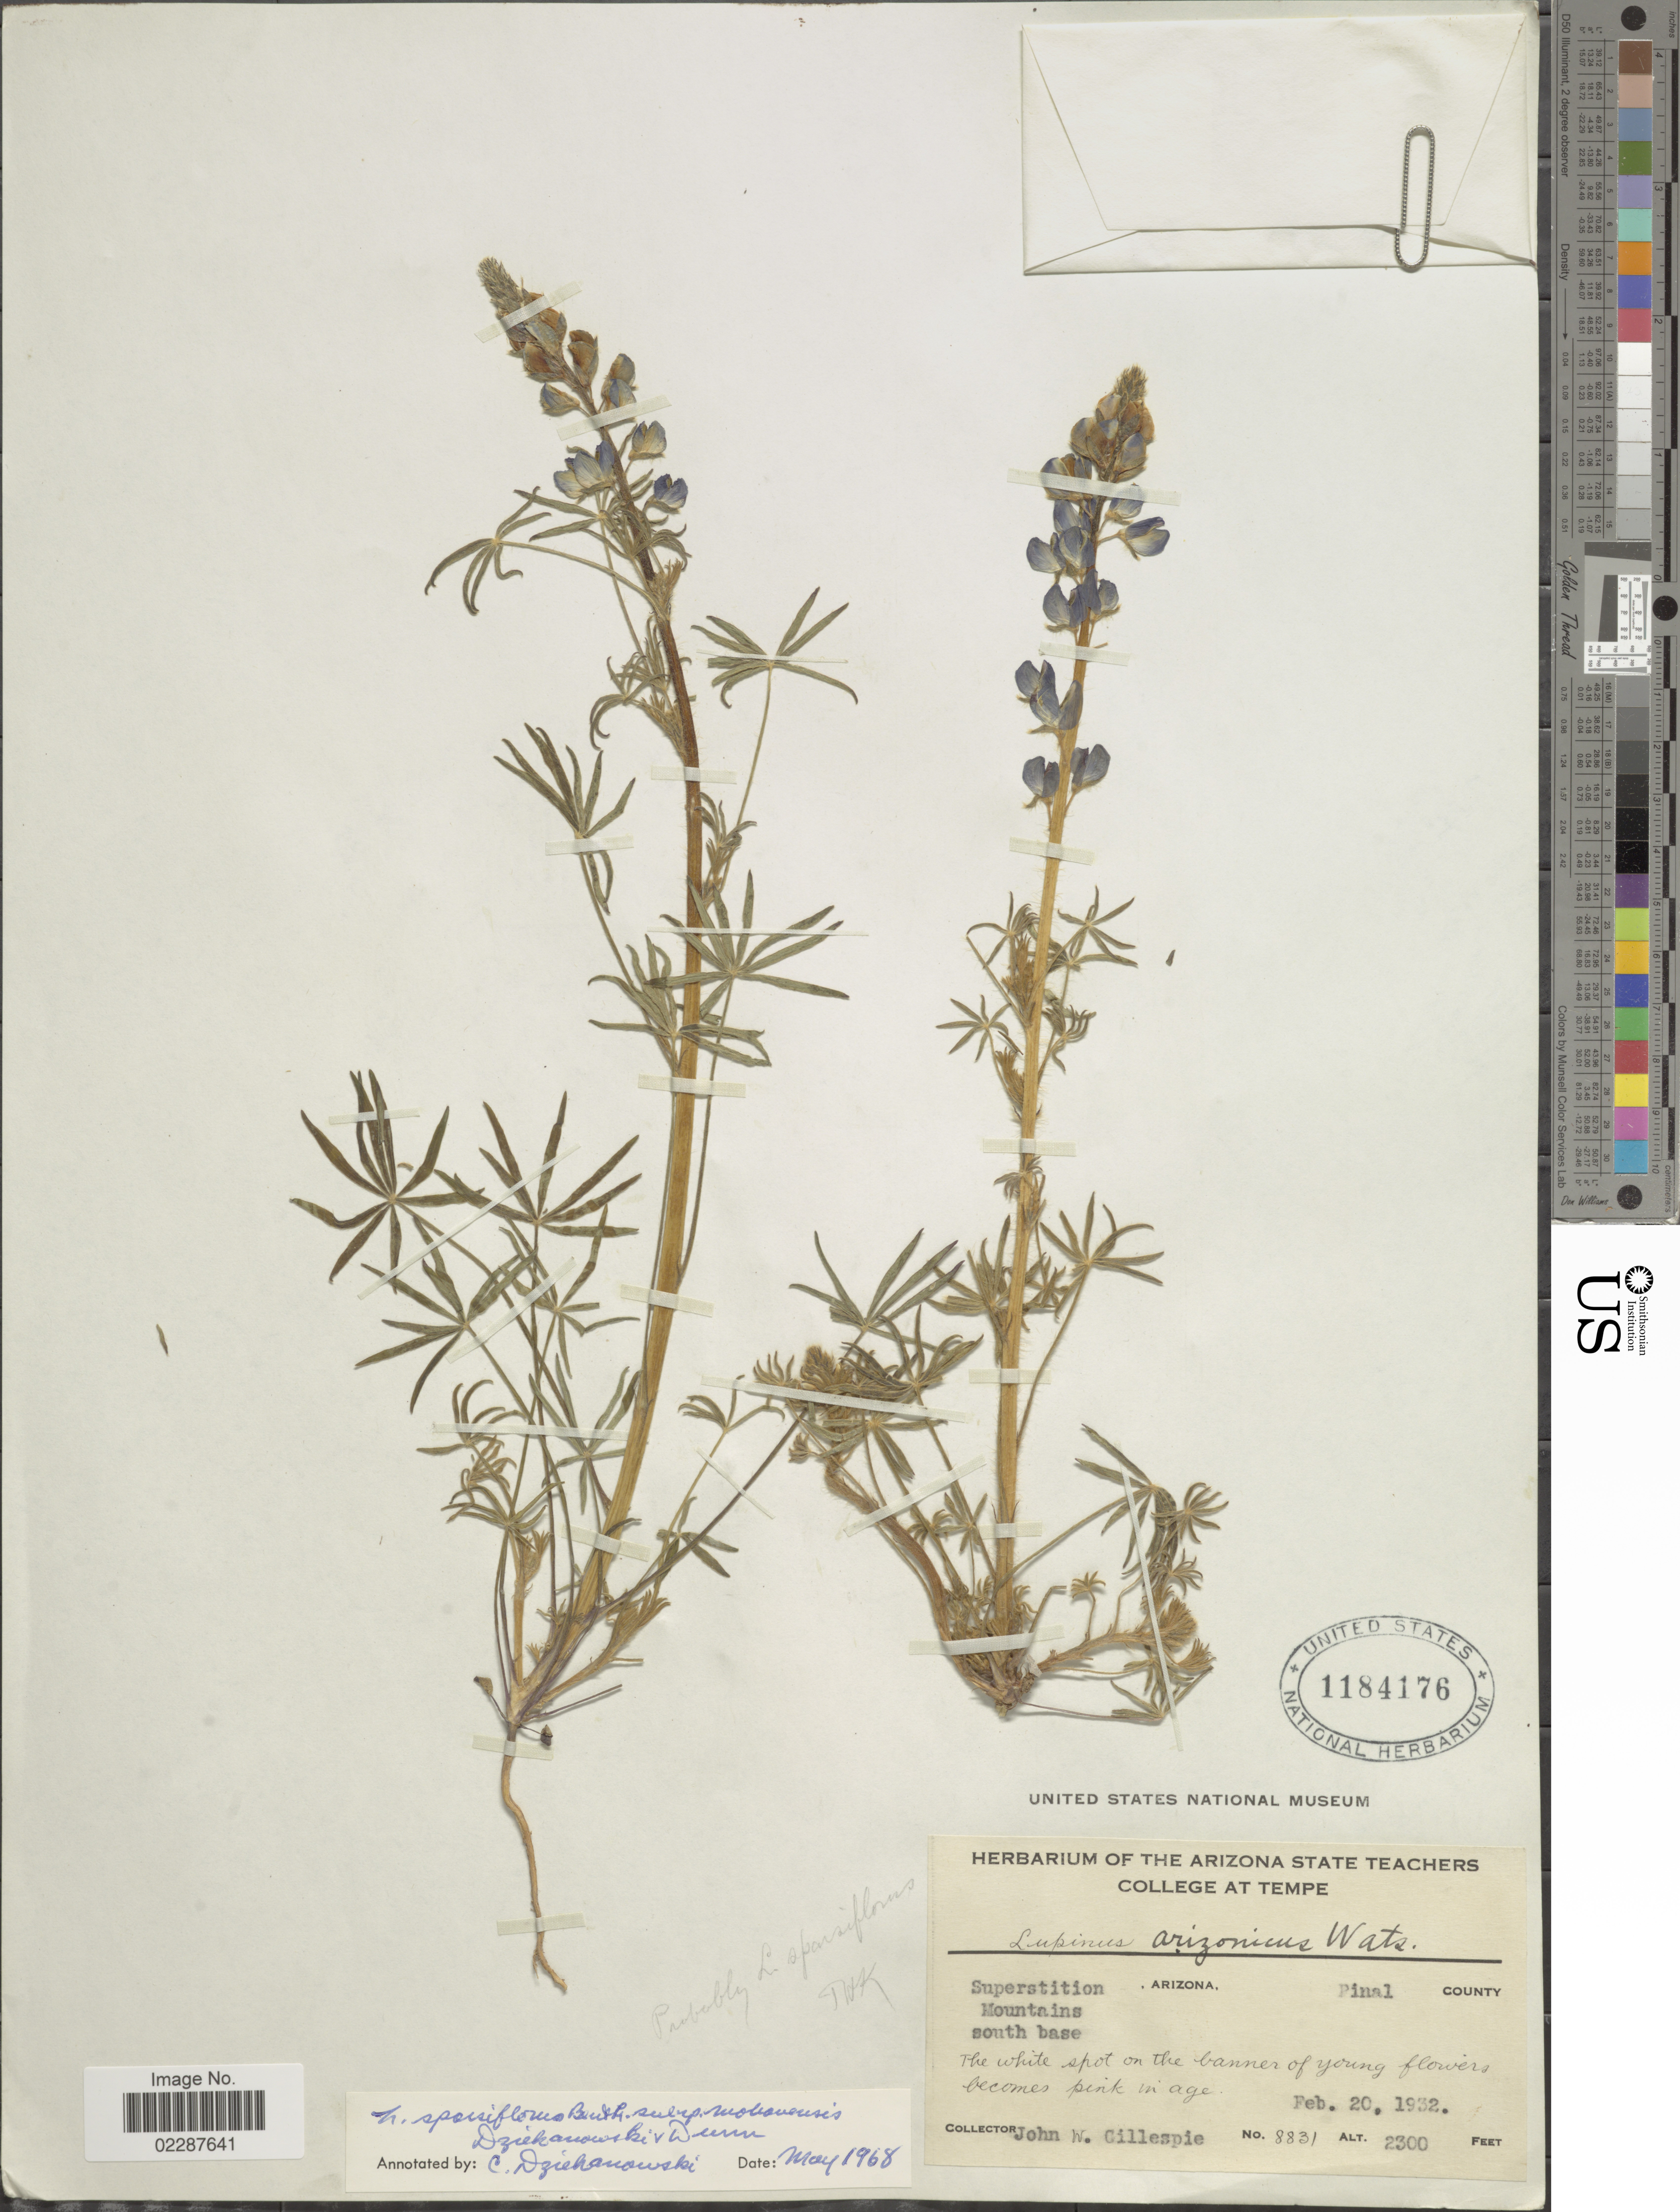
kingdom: Plantae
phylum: Tracheophyta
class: Magnoliopsida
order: Fabales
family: Fabaceae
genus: Lupinus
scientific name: Lupinus sparsiflorus subsp. mohavensis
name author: Dziekanowski & D.B. Dunn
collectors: J. W. Gillespie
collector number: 8831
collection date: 1932-02-20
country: United States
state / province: Arizona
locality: Superstition Mountains, Pinal County, south base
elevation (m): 701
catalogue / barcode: US 1184176